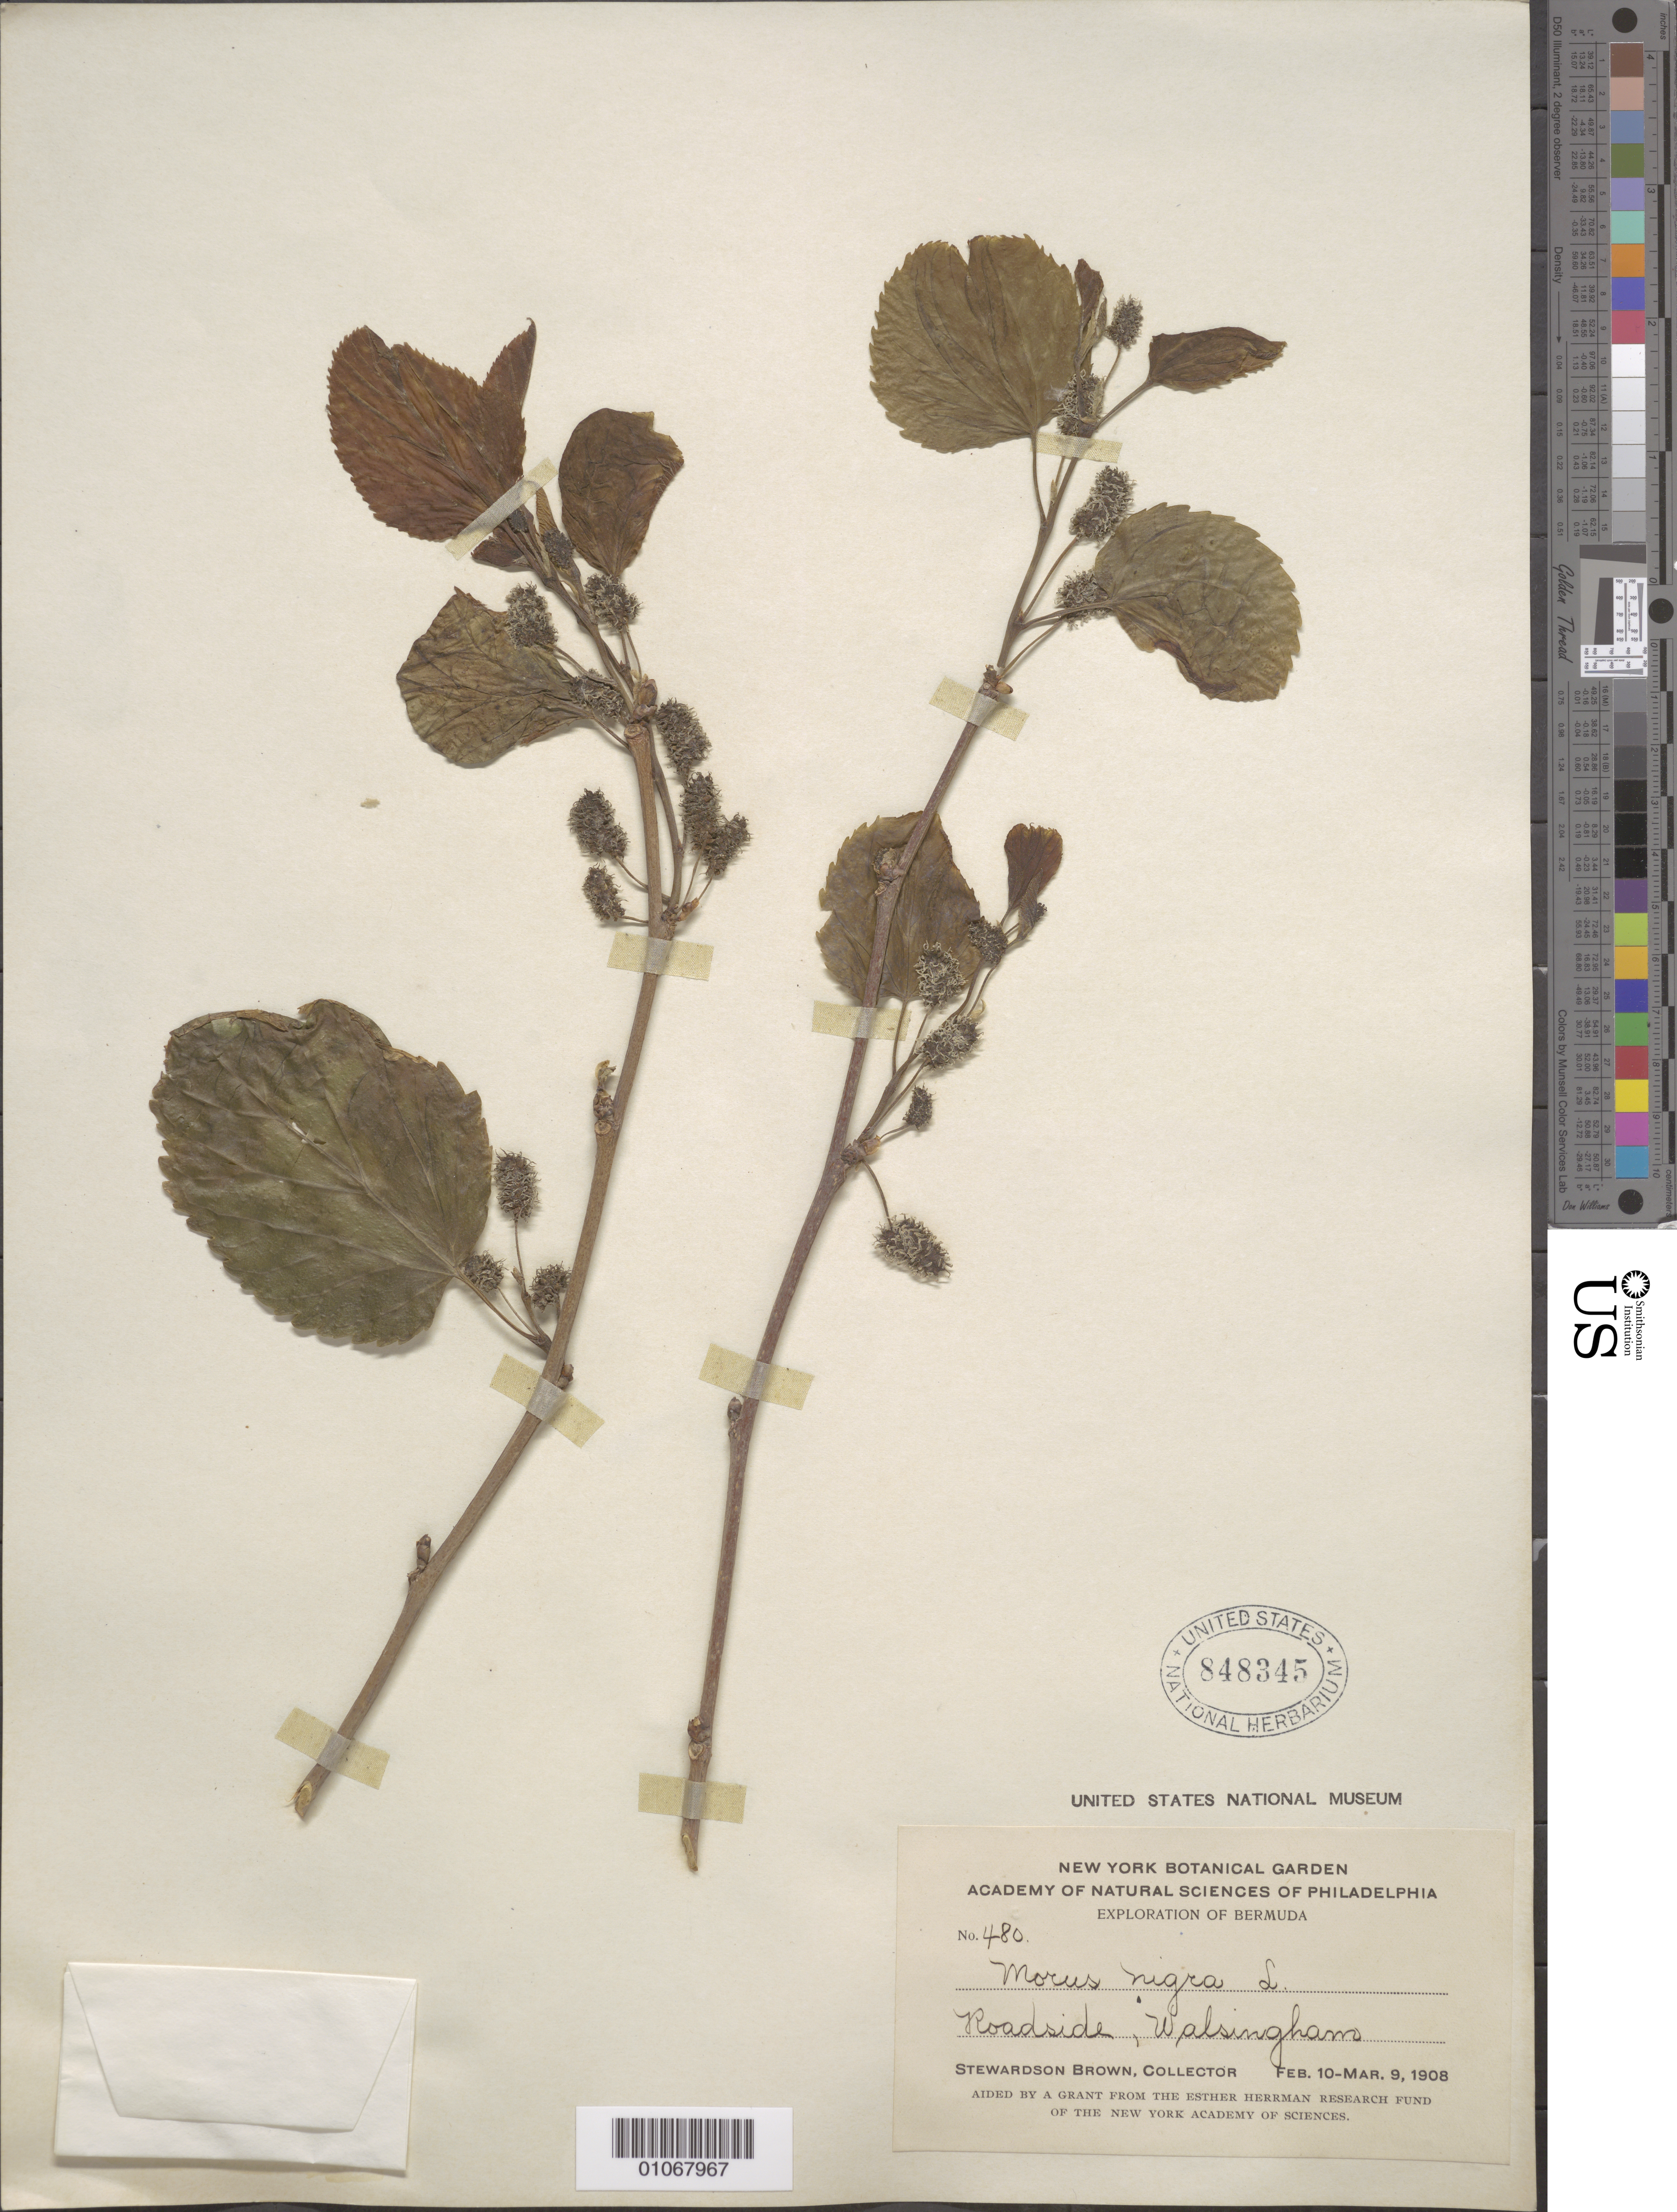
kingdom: Plantae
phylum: Tracheophyta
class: Magnoliopsida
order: Rosales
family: Moraceae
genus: Morus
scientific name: Morus nigra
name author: L.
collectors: S. Brown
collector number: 480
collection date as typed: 10 Feb 1908 to 09 Mar 1908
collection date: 1908-02-10/1908-03-09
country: Bermuda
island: Bermuda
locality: Roadside, Walsingham.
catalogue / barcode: US 848345